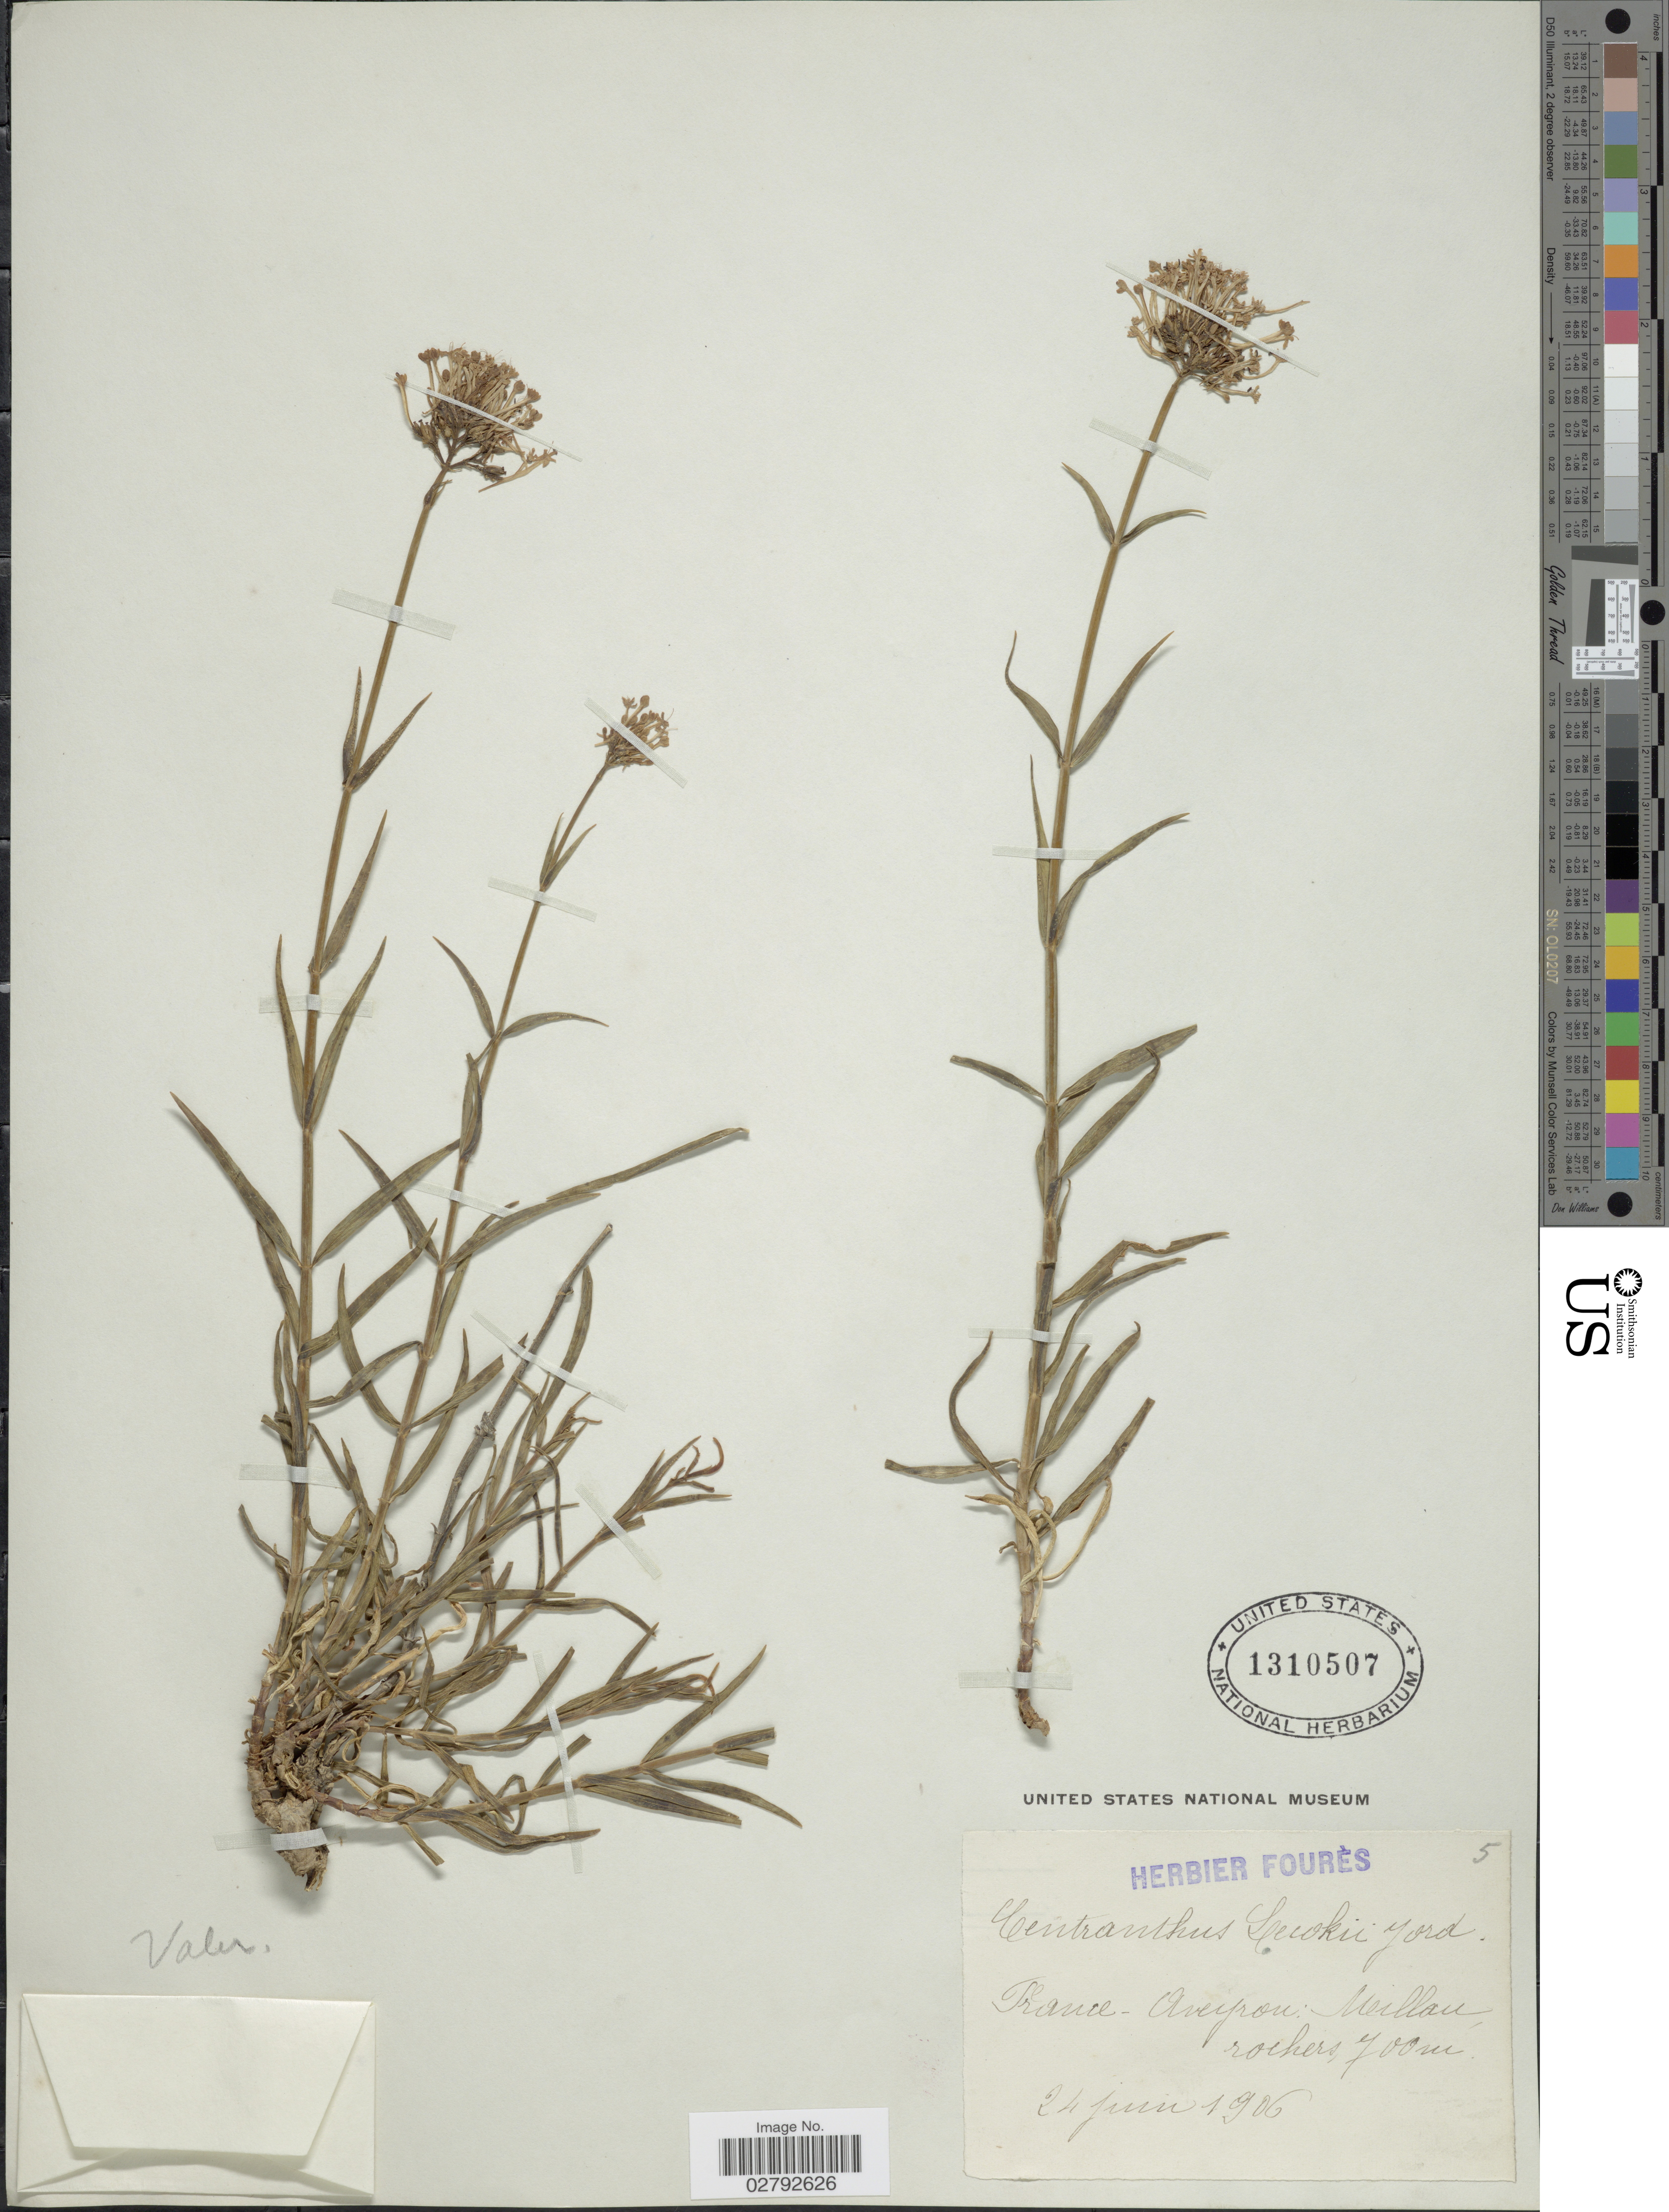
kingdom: Plantae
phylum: Tracheophyta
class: Magnoliopsida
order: Dipsacales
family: Caprifoliaceae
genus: Centranthus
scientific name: Centranthus lecoqii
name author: Jord.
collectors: ex herb. Foures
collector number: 5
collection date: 1906-06-24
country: France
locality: Oveyou: Millau rochers.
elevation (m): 700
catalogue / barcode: US 1310507